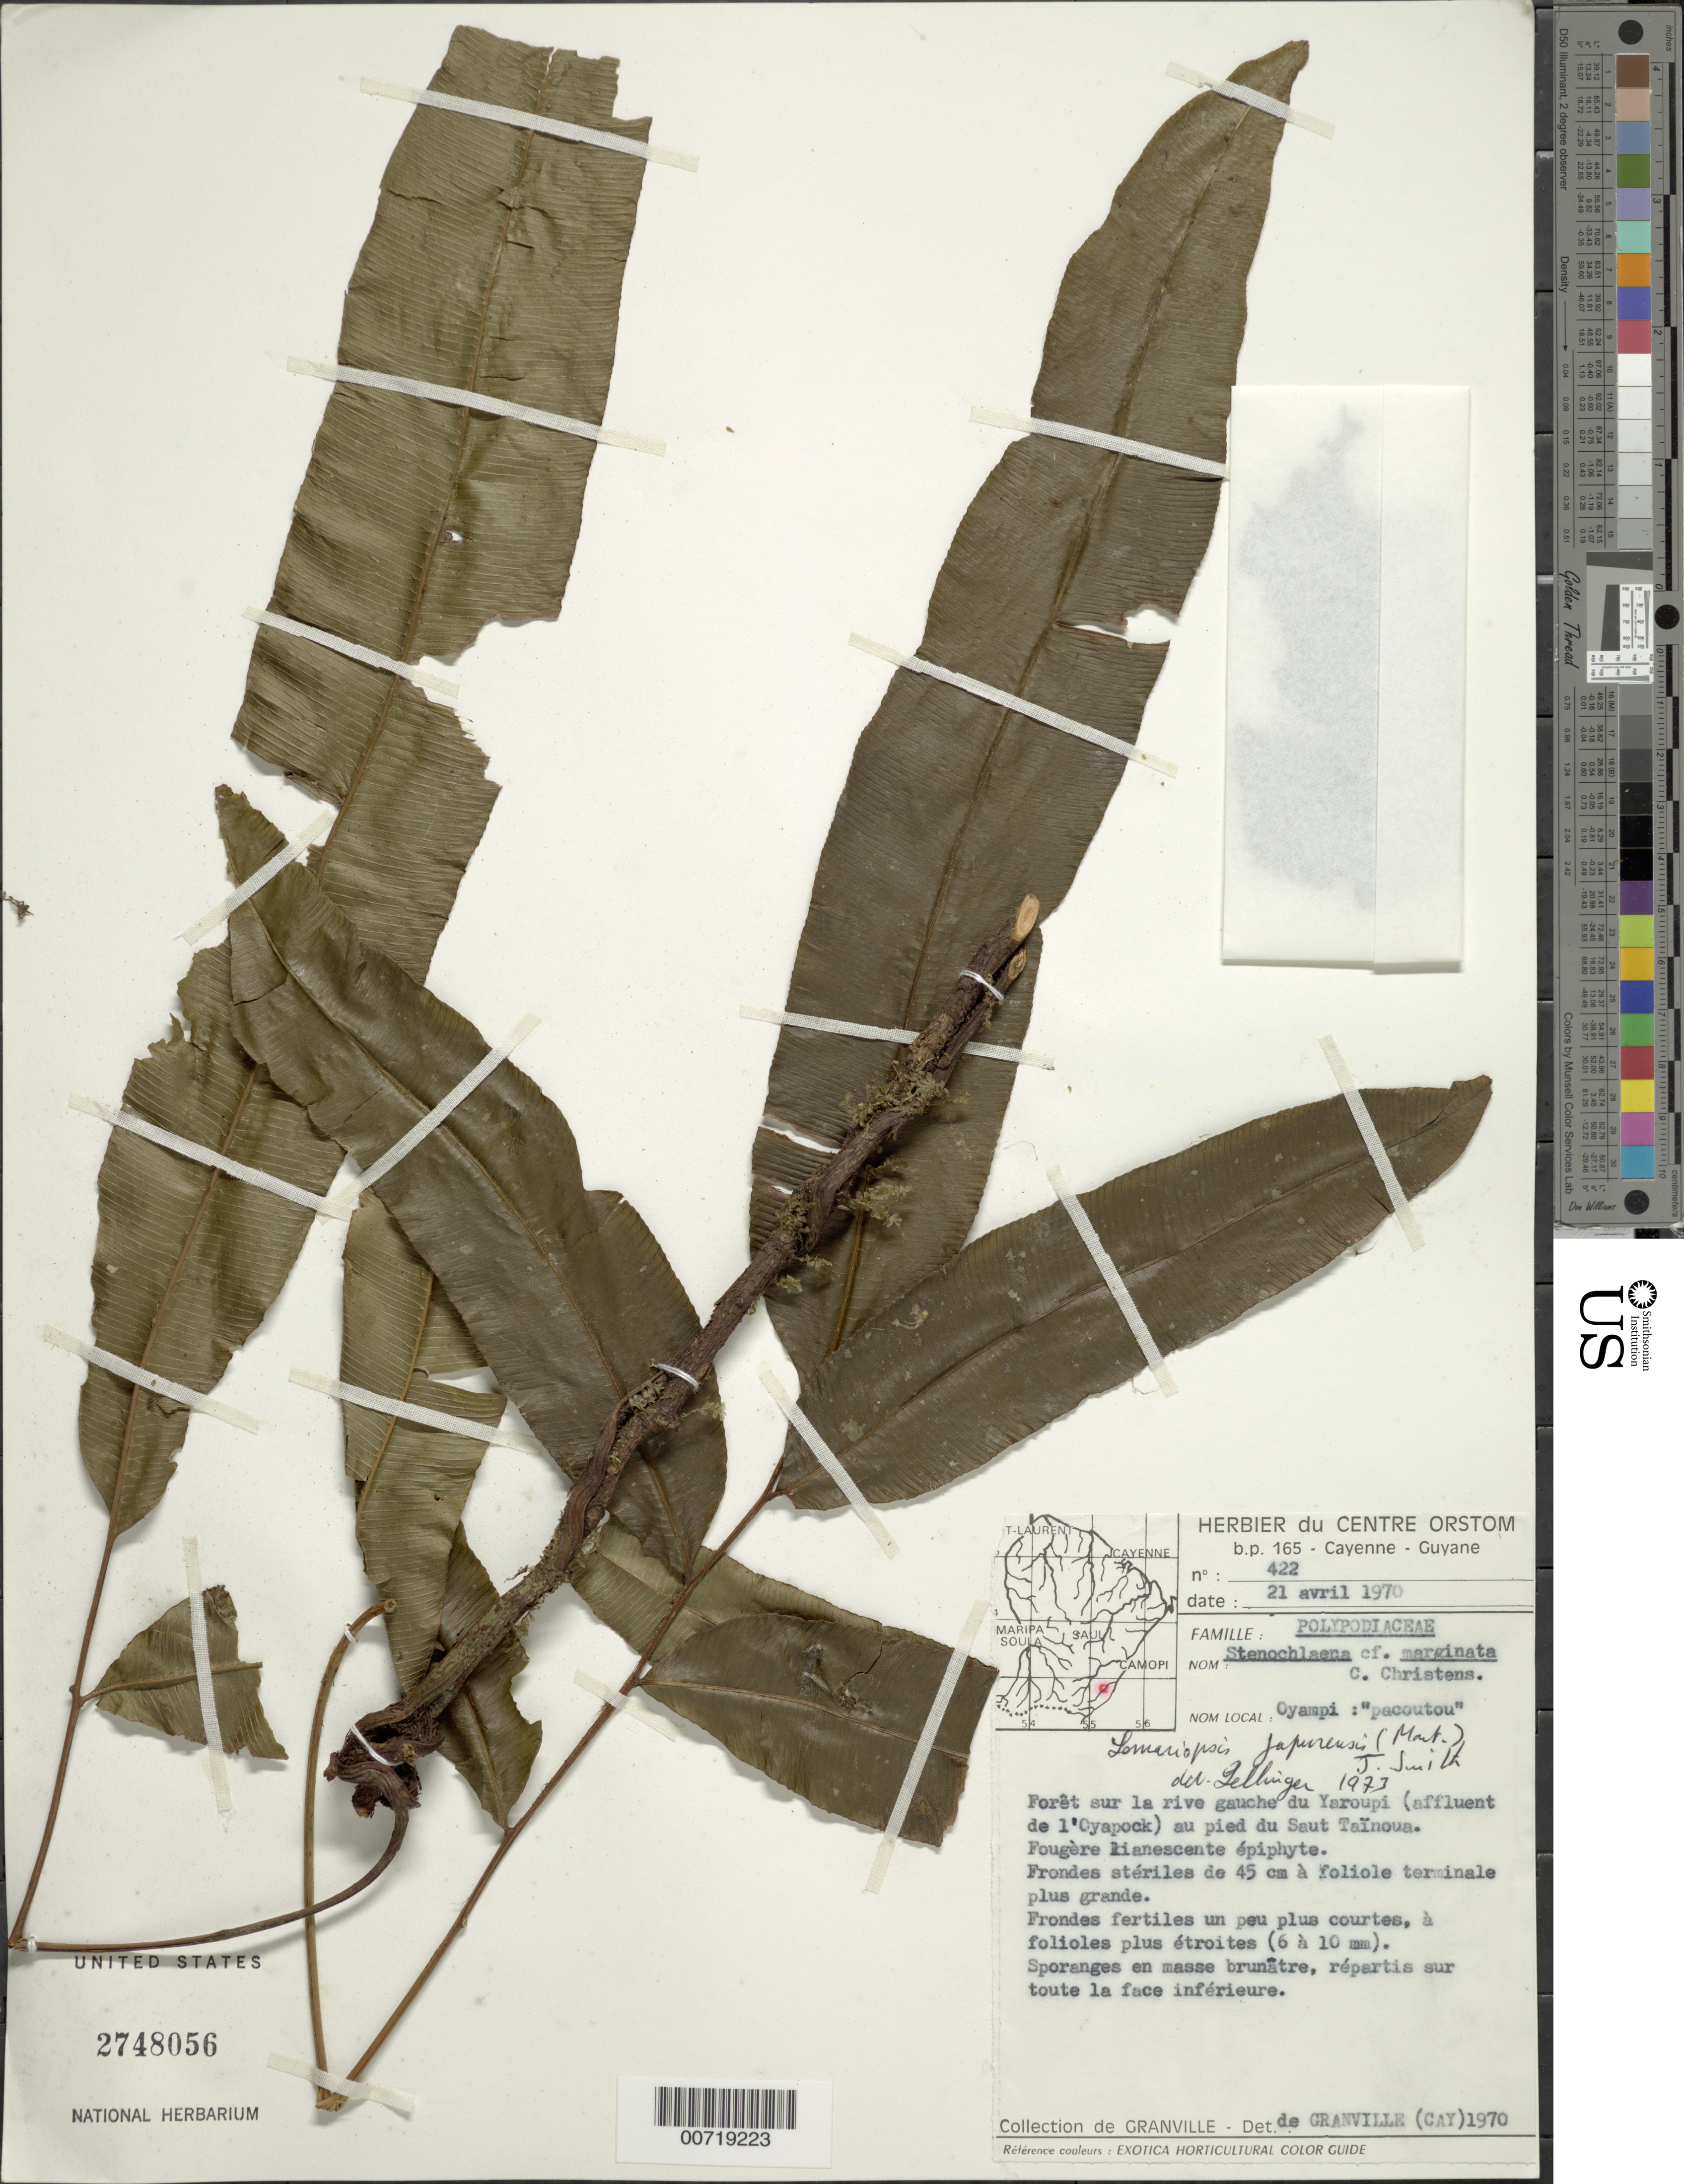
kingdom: Plantae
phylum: Tracheophyta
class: Polypodiopsida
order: Polypodiales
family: Lomariopsidaceae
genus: Lomariopsis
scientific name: Lomariopsis japurensis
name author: (Mart.) J. Sm.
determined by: Lellinger, David B., (BOT), Smithsonian Institution - National Museum of Natural History (UNITED STATES)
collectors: J.-J. de Granville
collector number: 422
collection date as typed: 21-Apr-70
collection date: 1970-04-21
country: French Guiana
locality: Fleuve Yaroupi (affl. de l'Oyapock), Sauts Taïnoua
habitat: Forest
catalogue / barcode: US 2748056